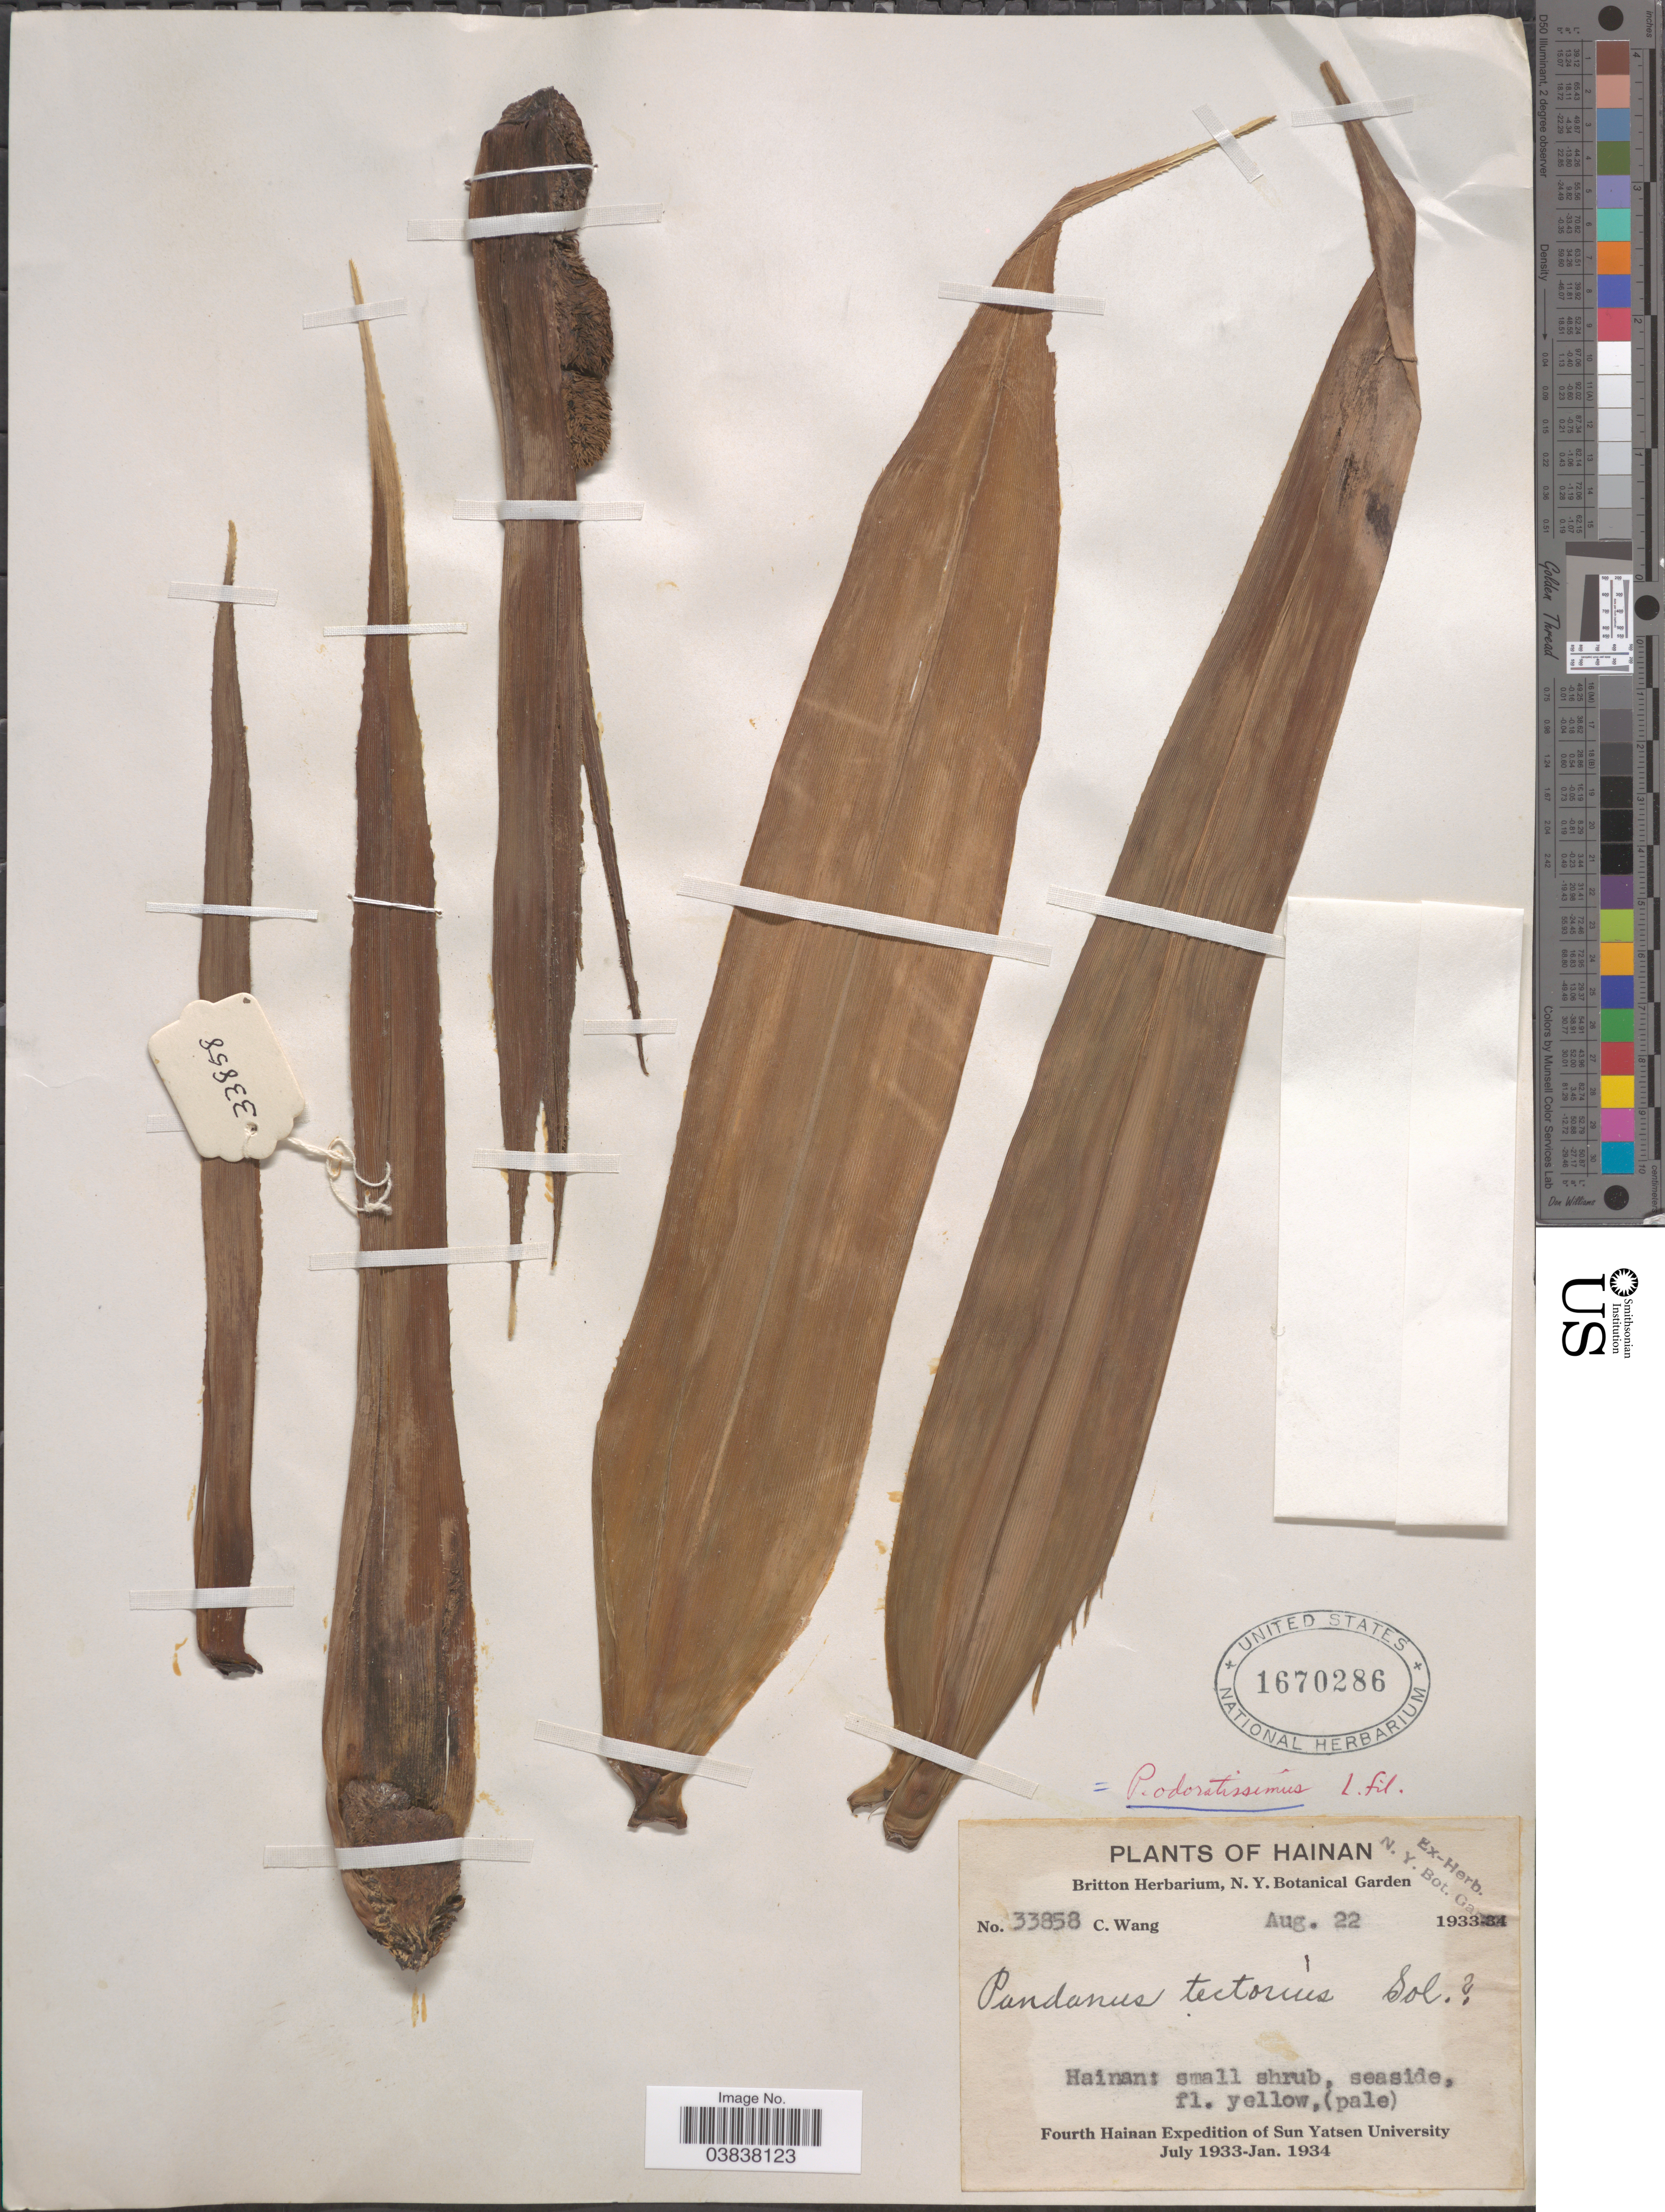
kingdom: Plantae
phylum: Tracheophyta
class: Liliopsida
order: Pandanales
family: Pandanaceae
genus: Pandanus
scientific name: Pandanus odoratissimus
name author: L. f.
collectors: C. Wang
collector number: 33858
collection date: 1933-08-22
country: China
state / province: Hainan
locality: Seaside.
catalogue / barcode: US 1670286